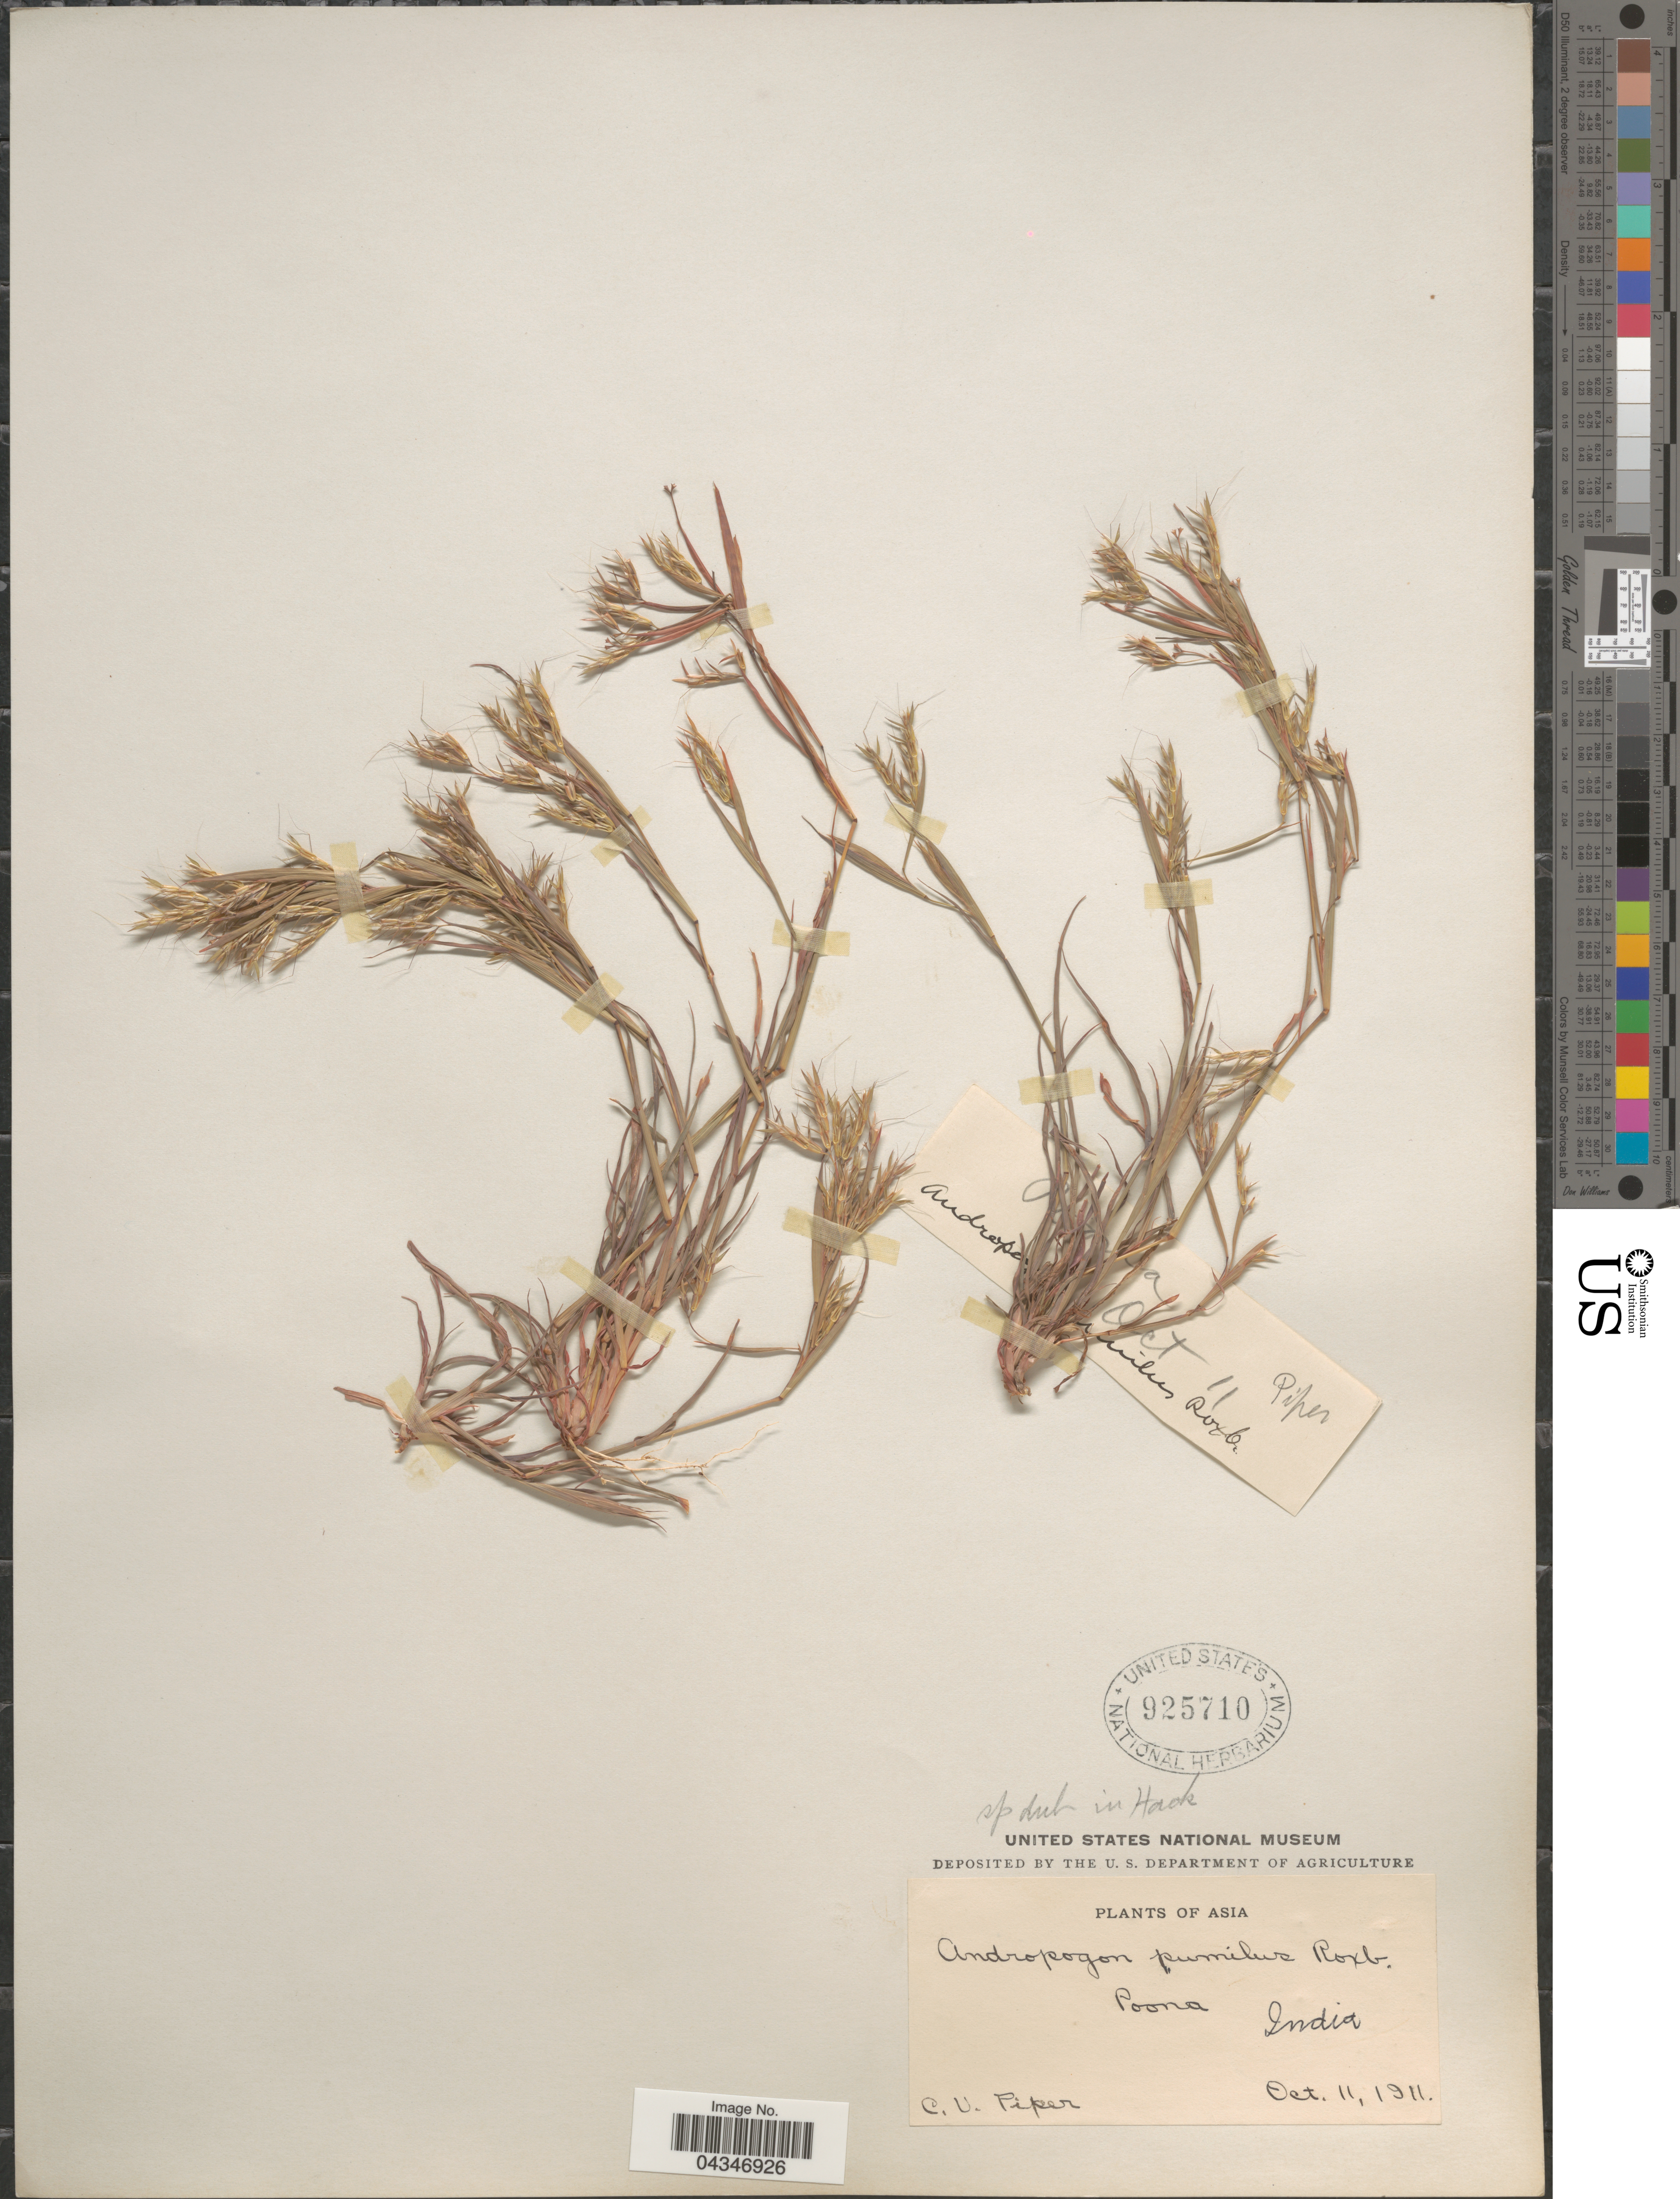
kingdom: Plantae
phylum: Tracheophyta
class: Liliopsida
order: Poales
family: Poaceae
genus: Andropogon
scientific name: Andropogon pumilus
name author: Roxb.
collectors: C. V. Piper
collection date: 1911-10-11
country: India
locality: Poona.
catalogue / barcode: US 925710